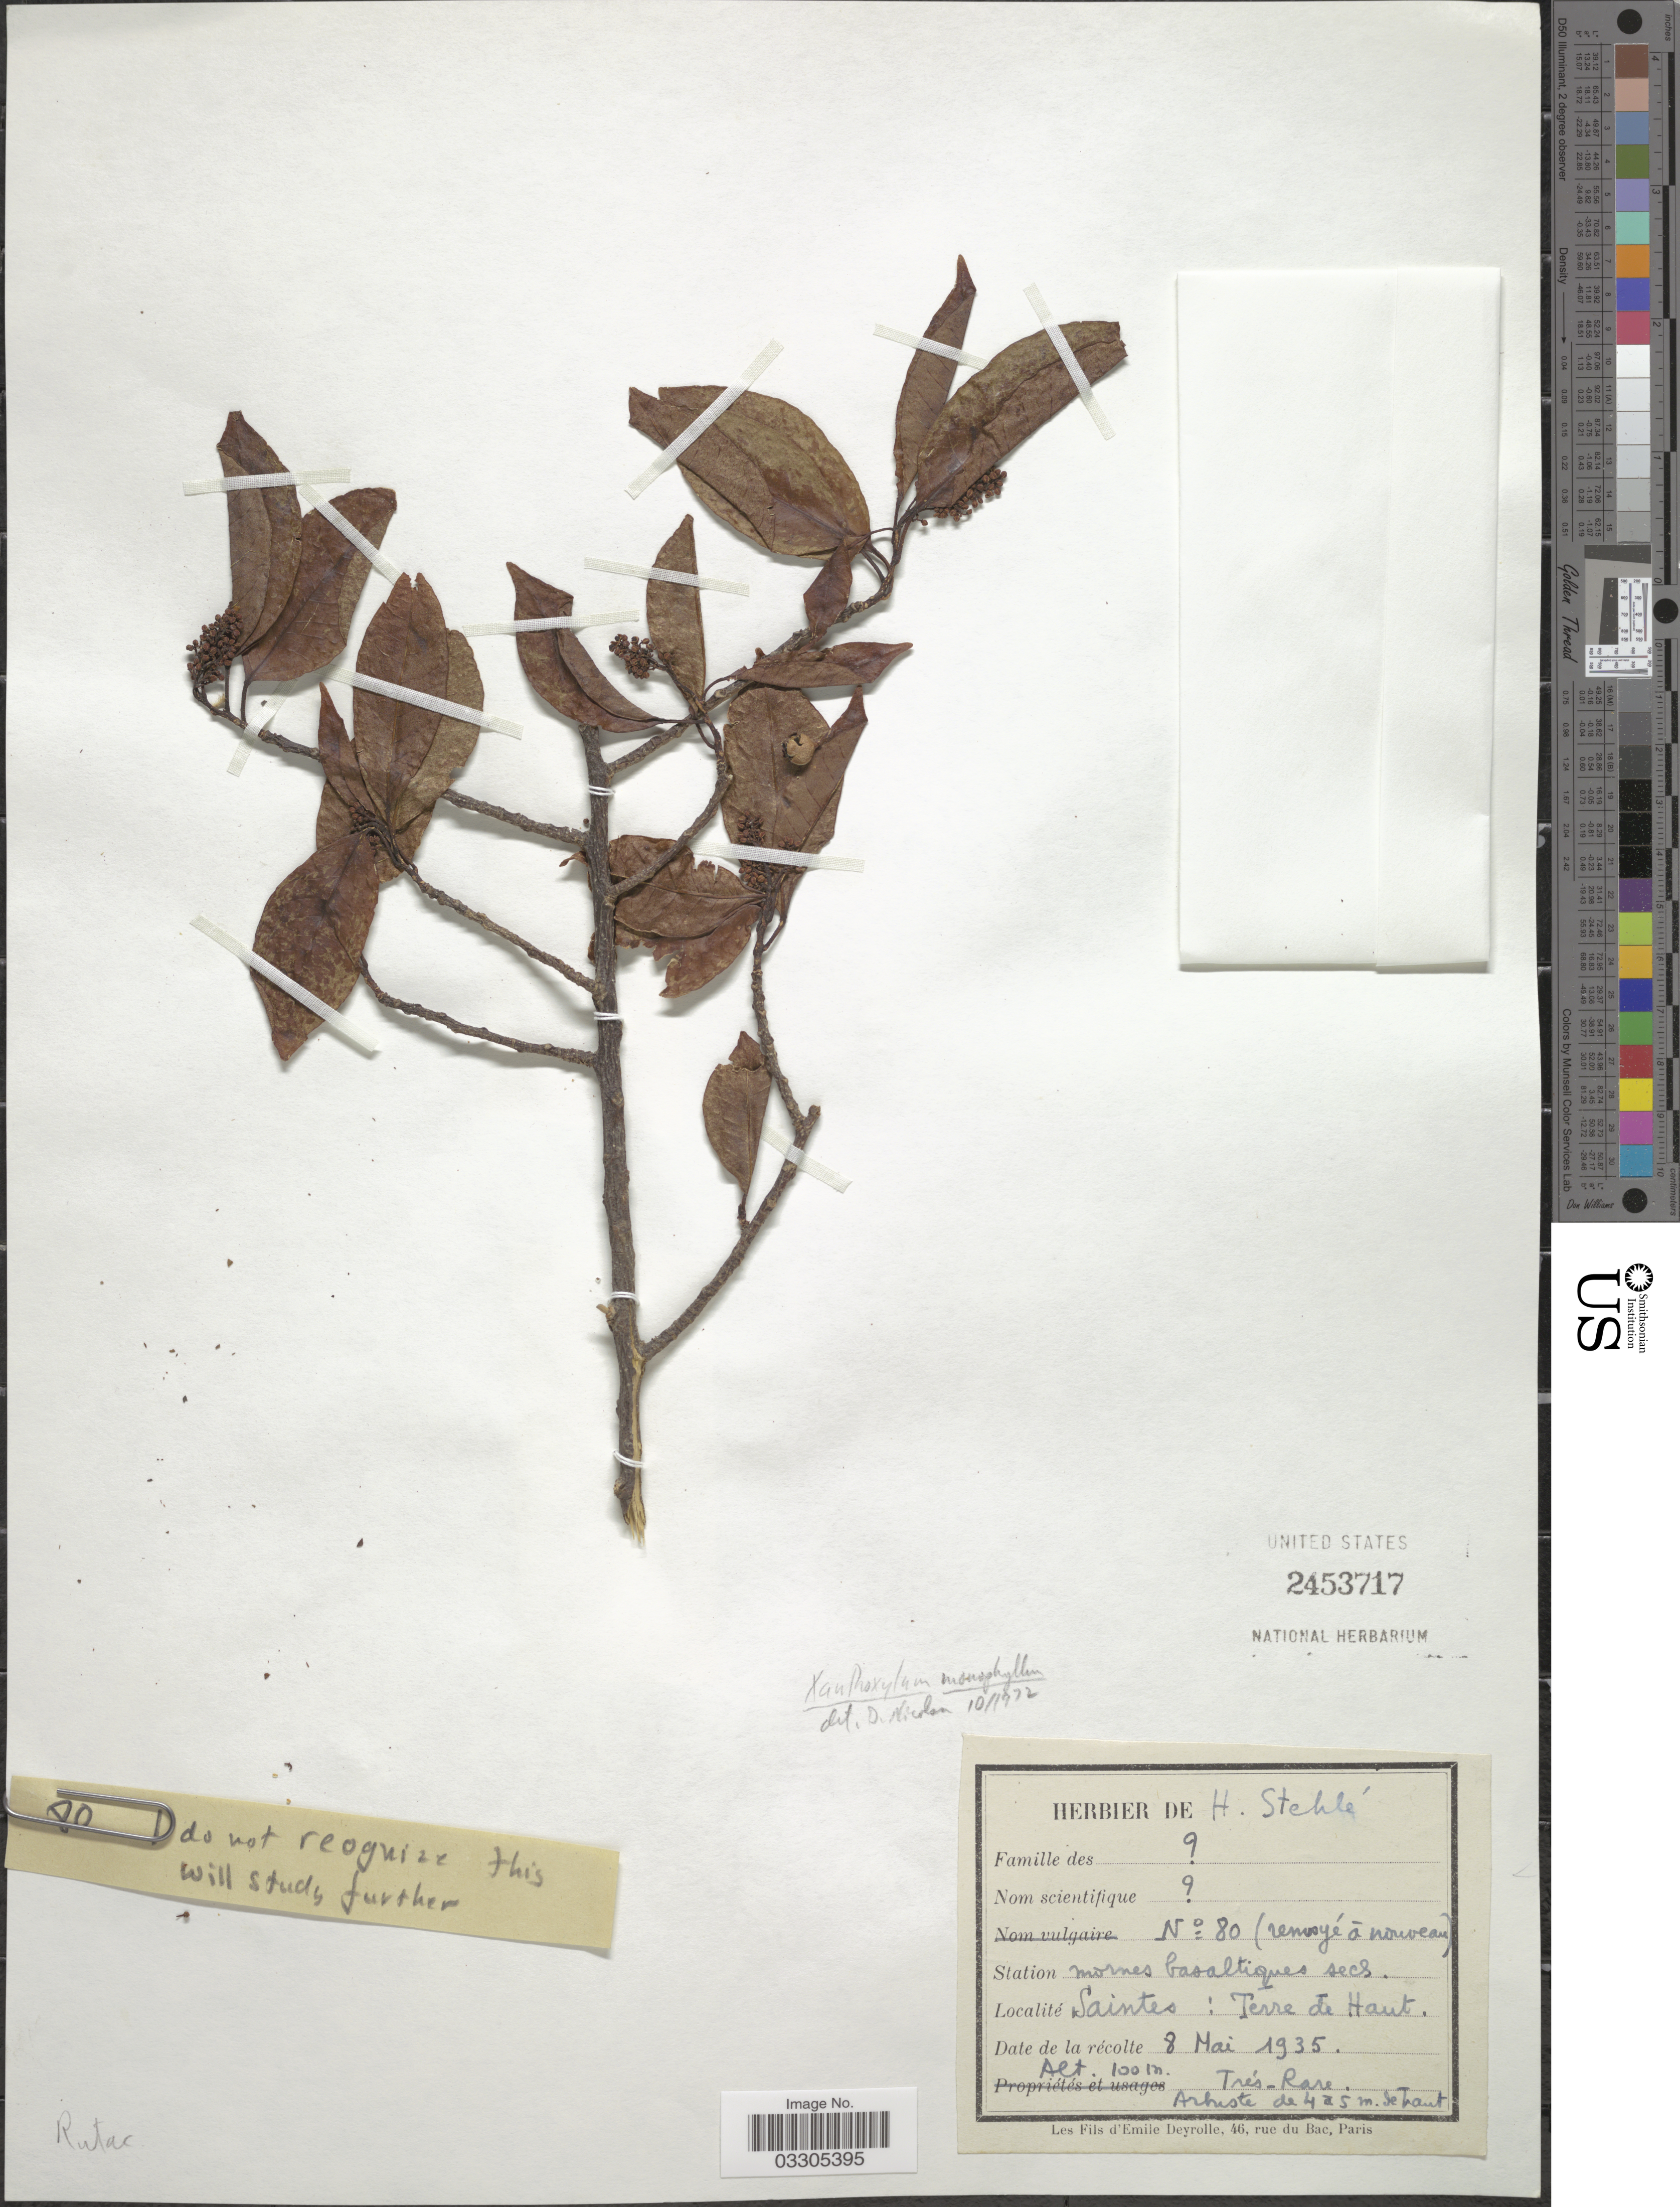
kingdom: Plantae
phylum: Tracheophyta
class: Magnoliopsida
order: Sapindales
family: Rutaceae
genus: Zanthoxylum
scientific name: Zanthoxylum monophyllum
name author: (Lam.) P. Wilson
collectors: H. Stehlé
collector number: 80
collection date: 1935-05-08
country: Guadeloupe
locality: Saintes : Térre de Haut.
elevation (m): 100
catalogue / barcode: US 2453717